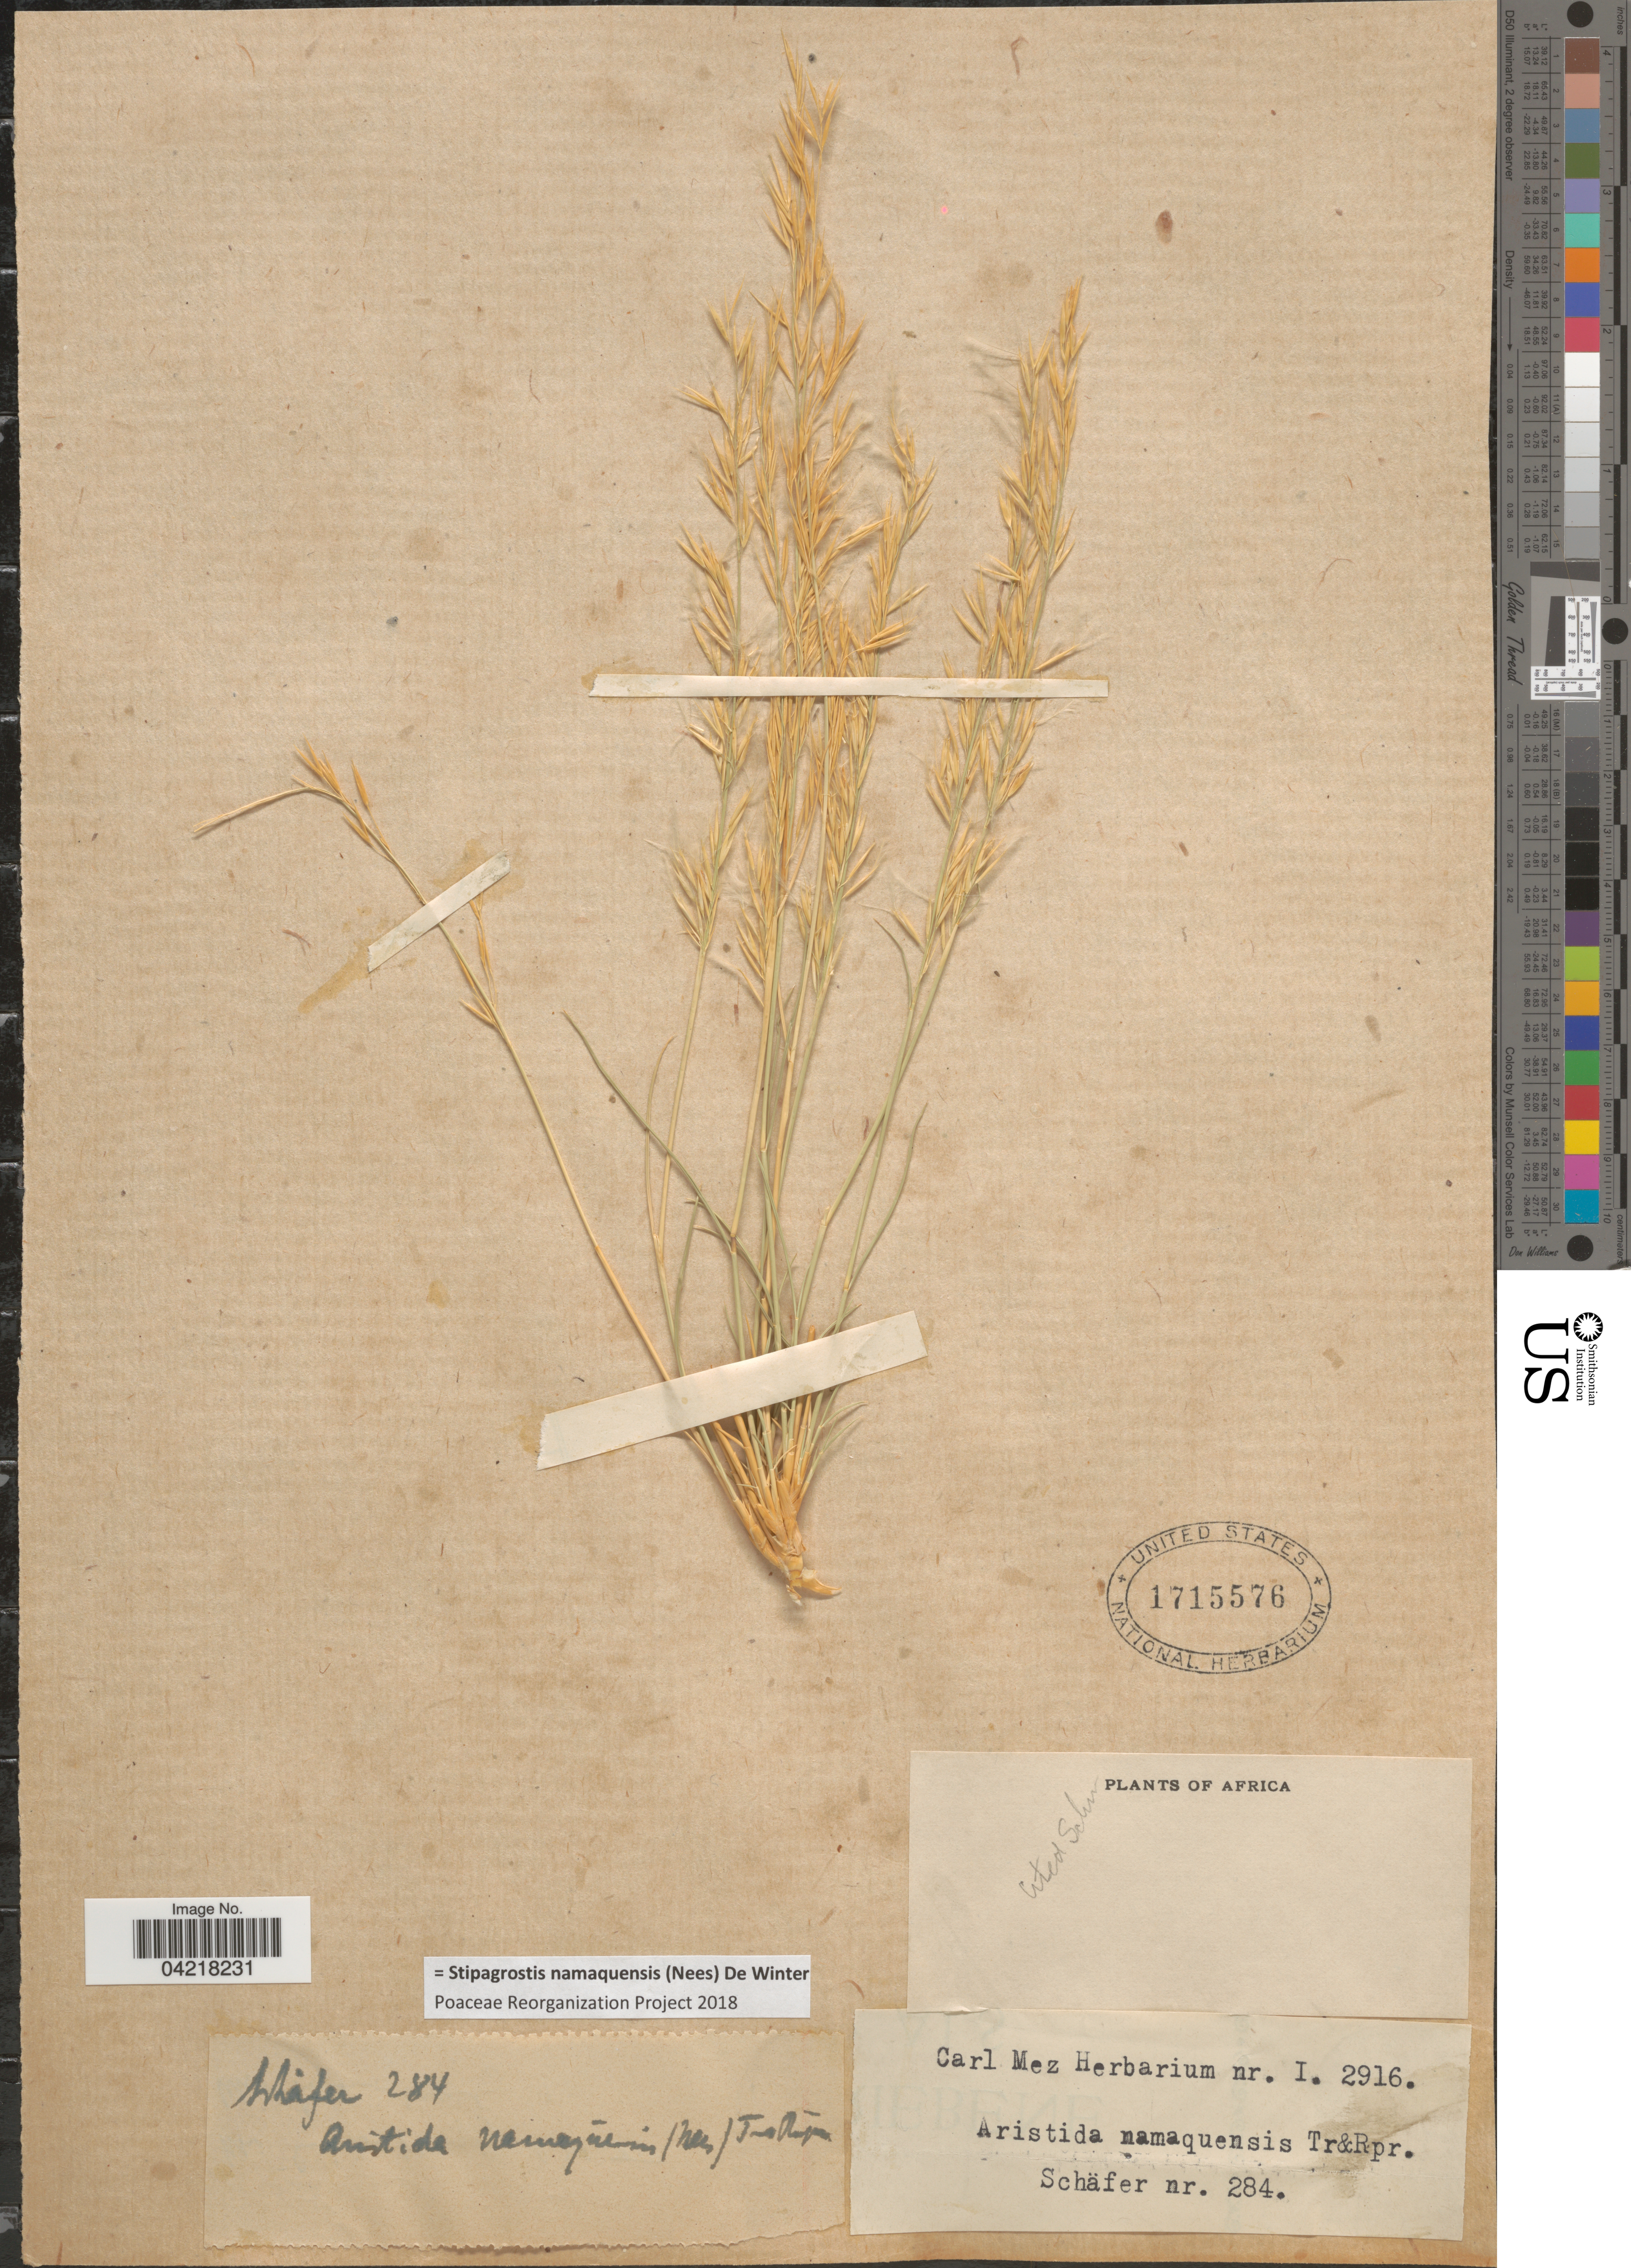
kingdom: Plantae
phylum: Tracheophyta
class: Liliopsida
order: Poales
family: Poaceae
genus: Stipagrostis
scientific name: Stipagrostis namaquensis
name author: (Nees) De Winter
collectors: -. Schafer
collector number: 284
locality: Africa.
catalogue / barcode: US 1715576